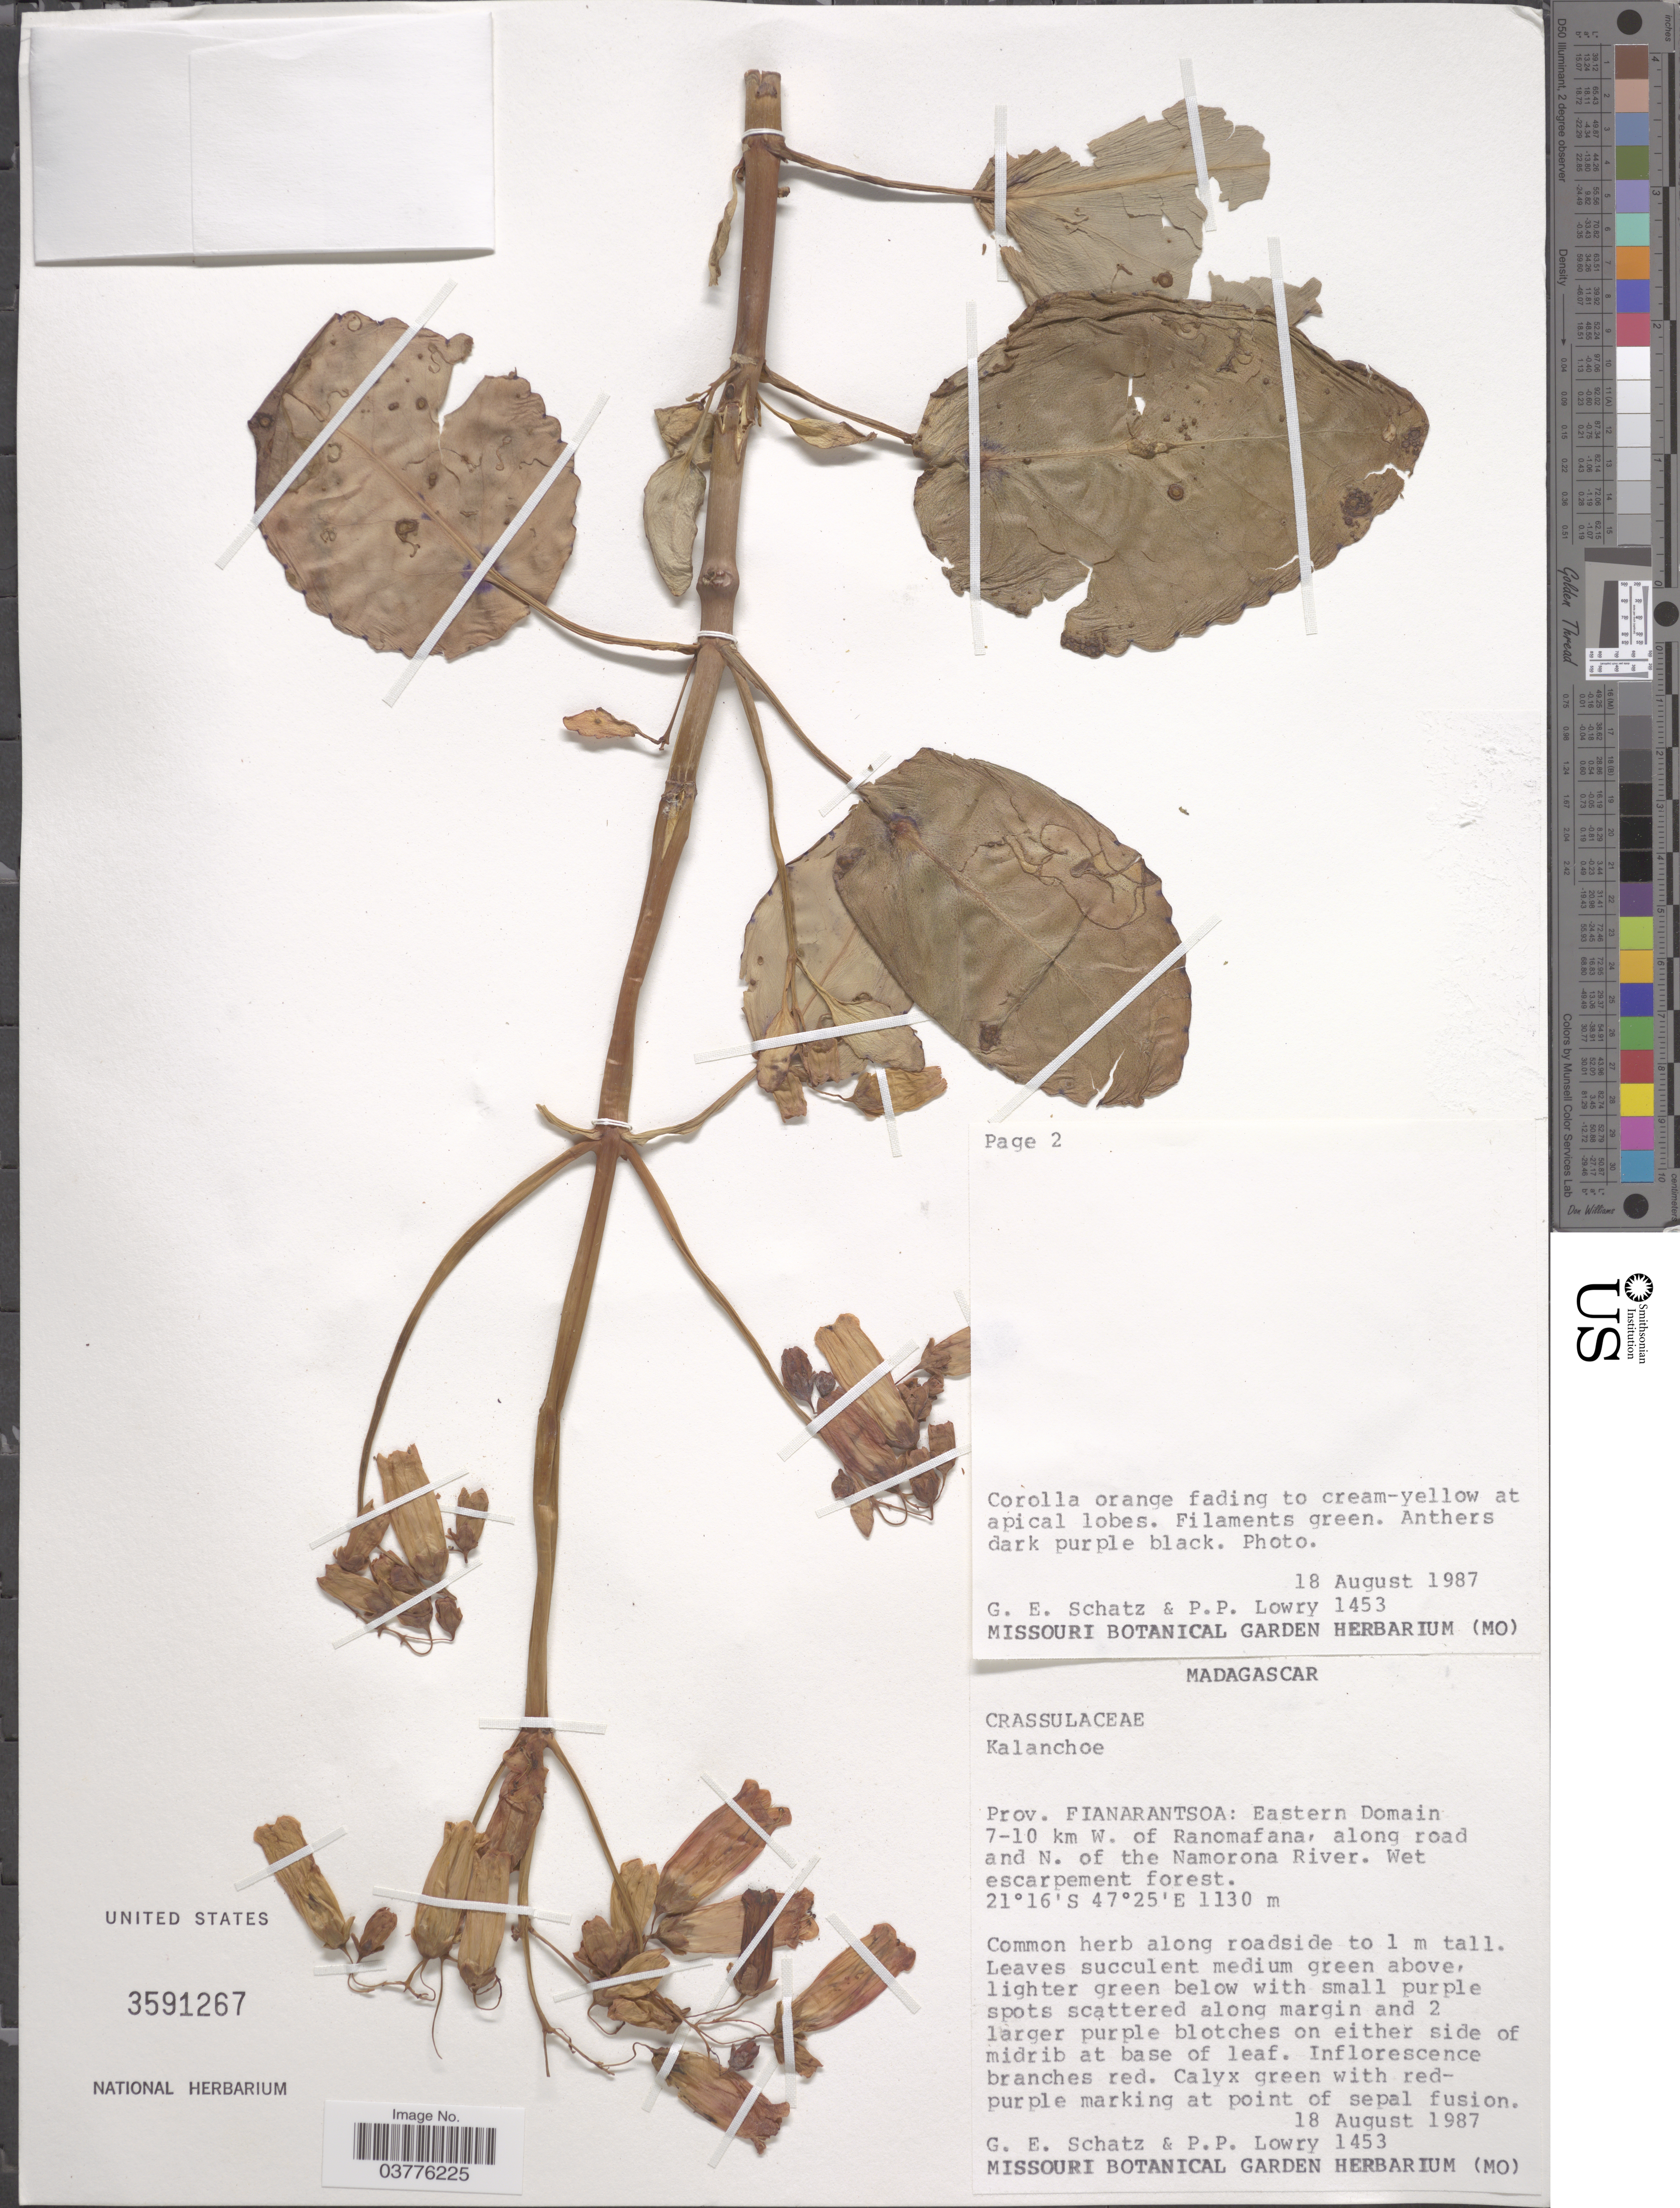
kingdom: Plantae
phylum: Tracheophyta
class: Magnoliopsida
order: Saxifragales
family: Crassulaceae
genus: Kalanchoe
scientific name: Kalanchoe sp.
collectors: G. Schatz & P. Lowry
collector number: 1453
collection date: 1987-08-18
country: Madagascar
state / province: Vatovavy Fitovinany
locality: Eastern Domain 7-10 km W. of Ranomafana, along road and N. of the Namorona River.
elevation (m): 1130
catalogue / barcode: US 3591267